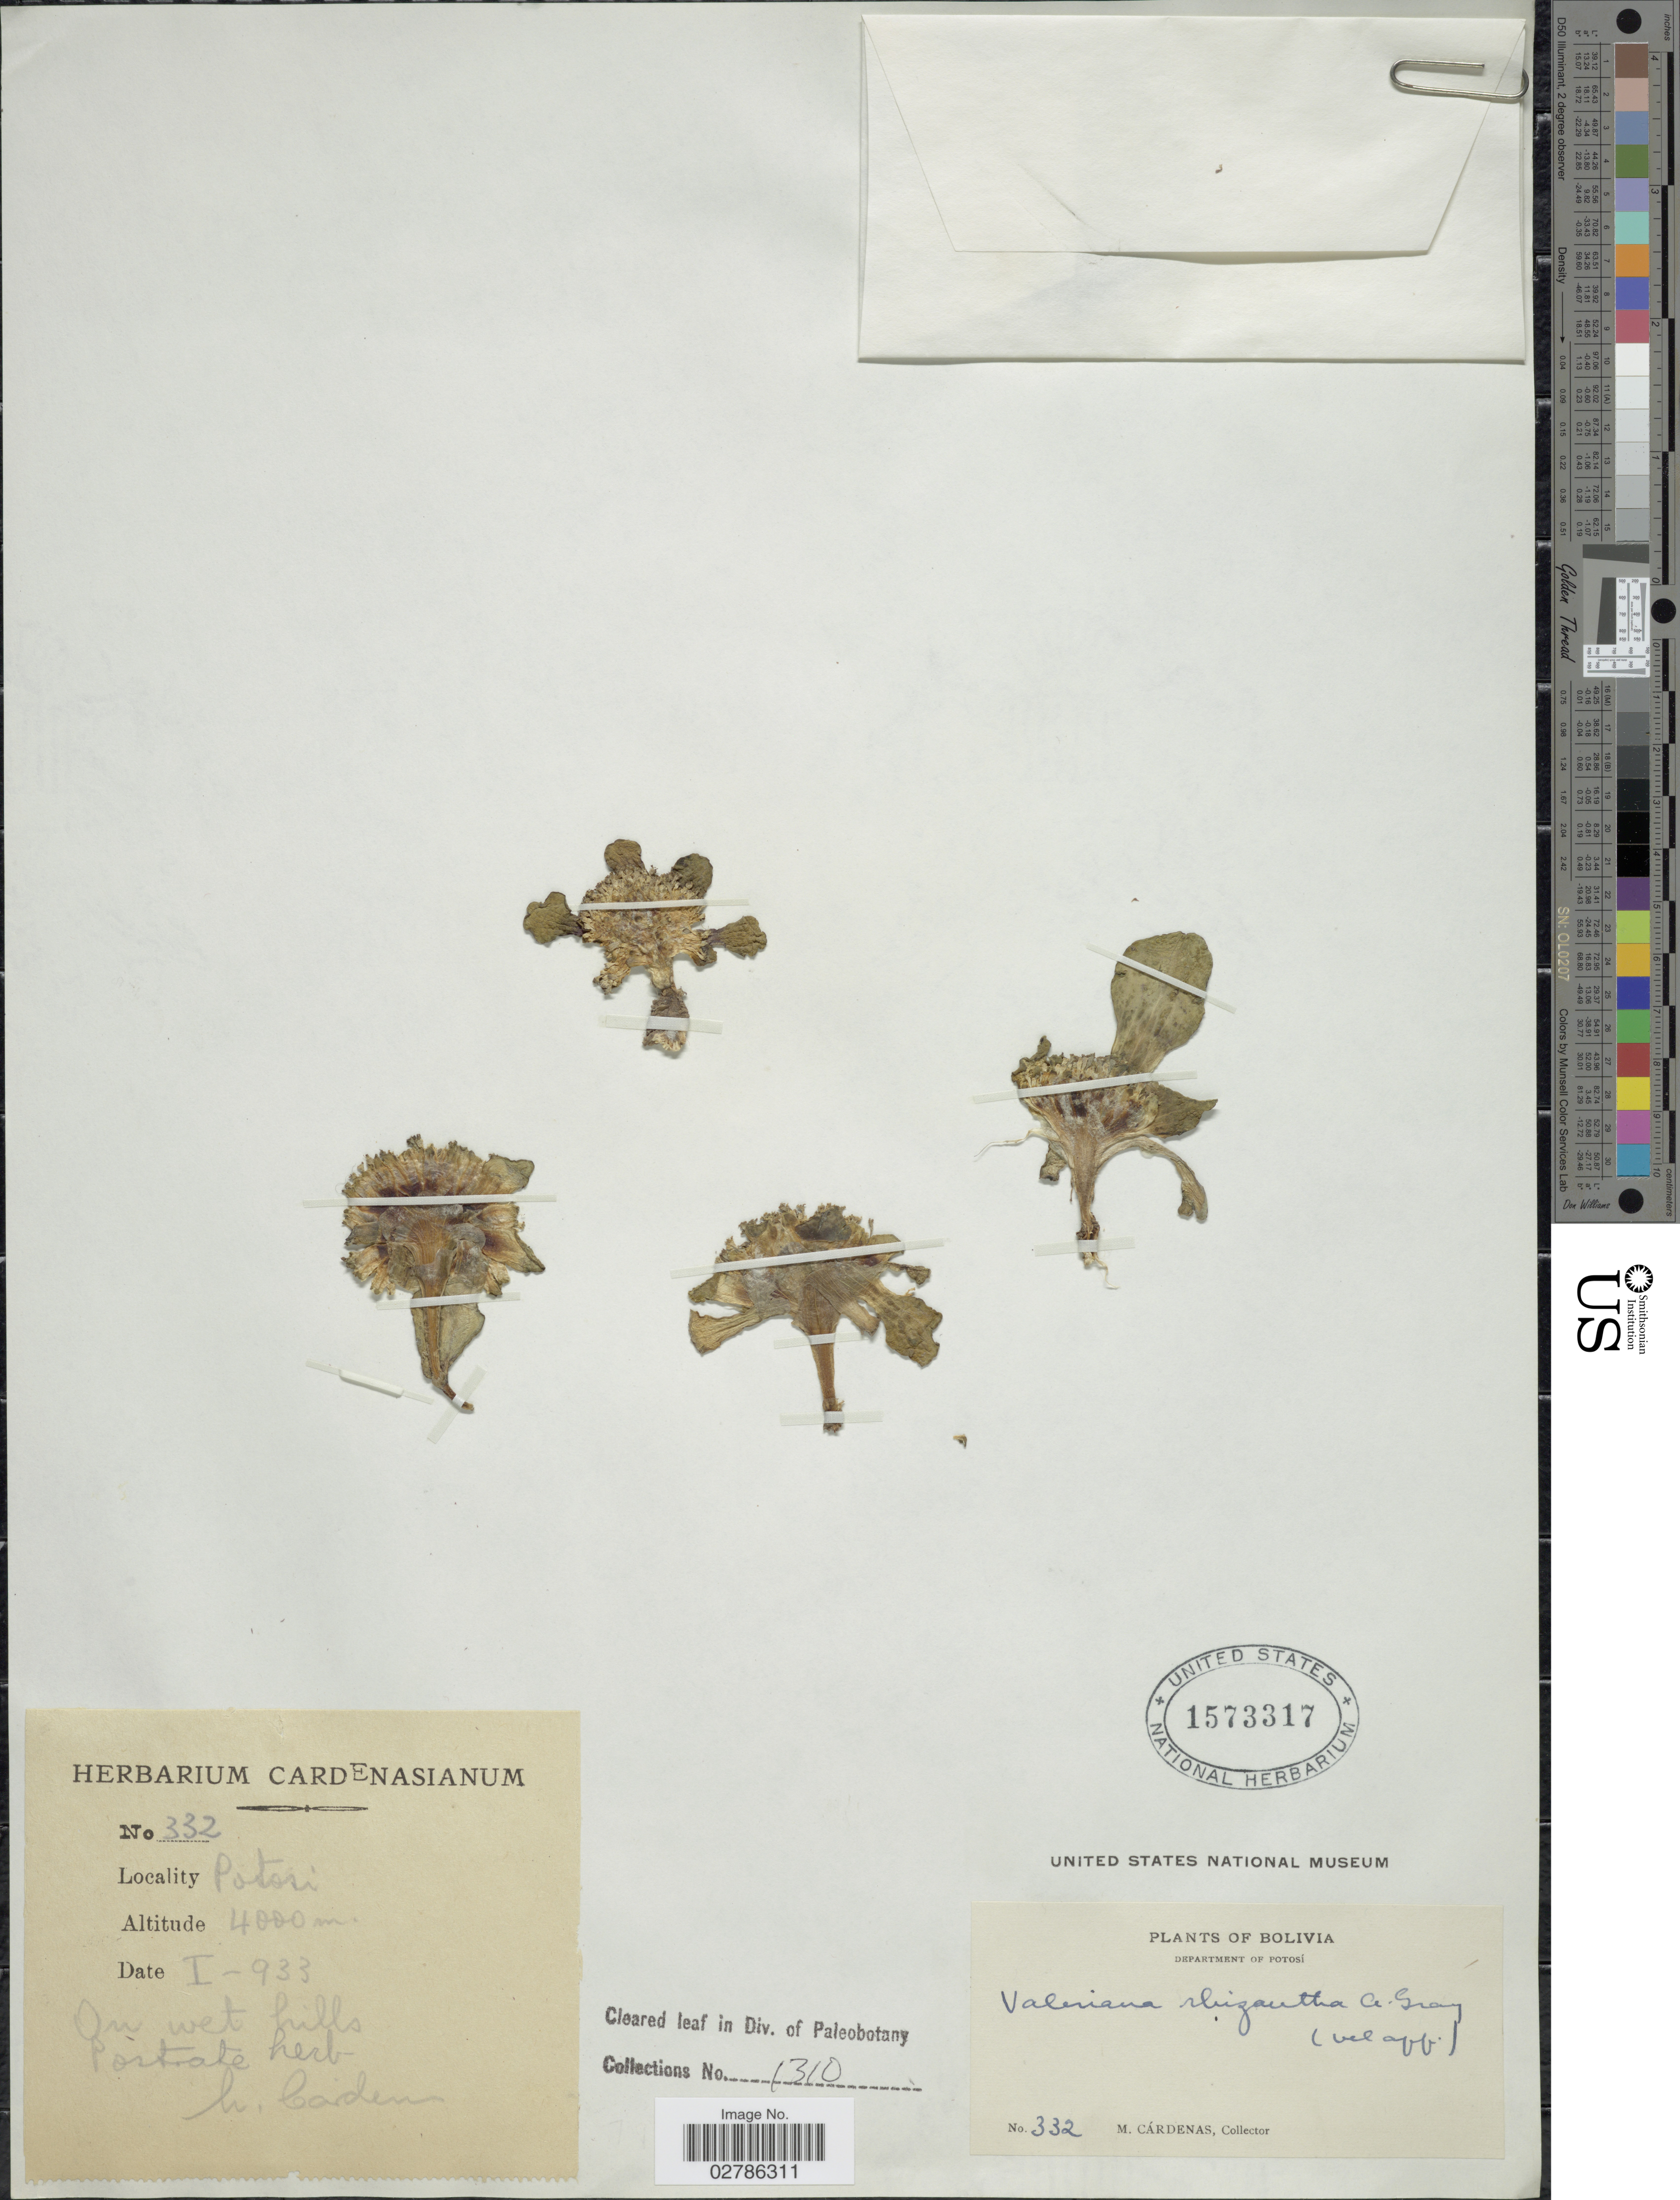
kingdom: Plantae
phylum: Tracheophyta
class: Magnoliopsida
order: Dipsacales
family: Caprifoliaceae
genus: Stangea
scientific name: Stangea rhizantha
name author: (A. Gray) Killip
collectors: M. Cárdenas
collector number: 332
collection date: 1933-01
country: Bolivia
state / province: Potosi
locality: Department of Potosi, On wet hills.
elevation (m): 4000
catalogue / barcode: US 1573317